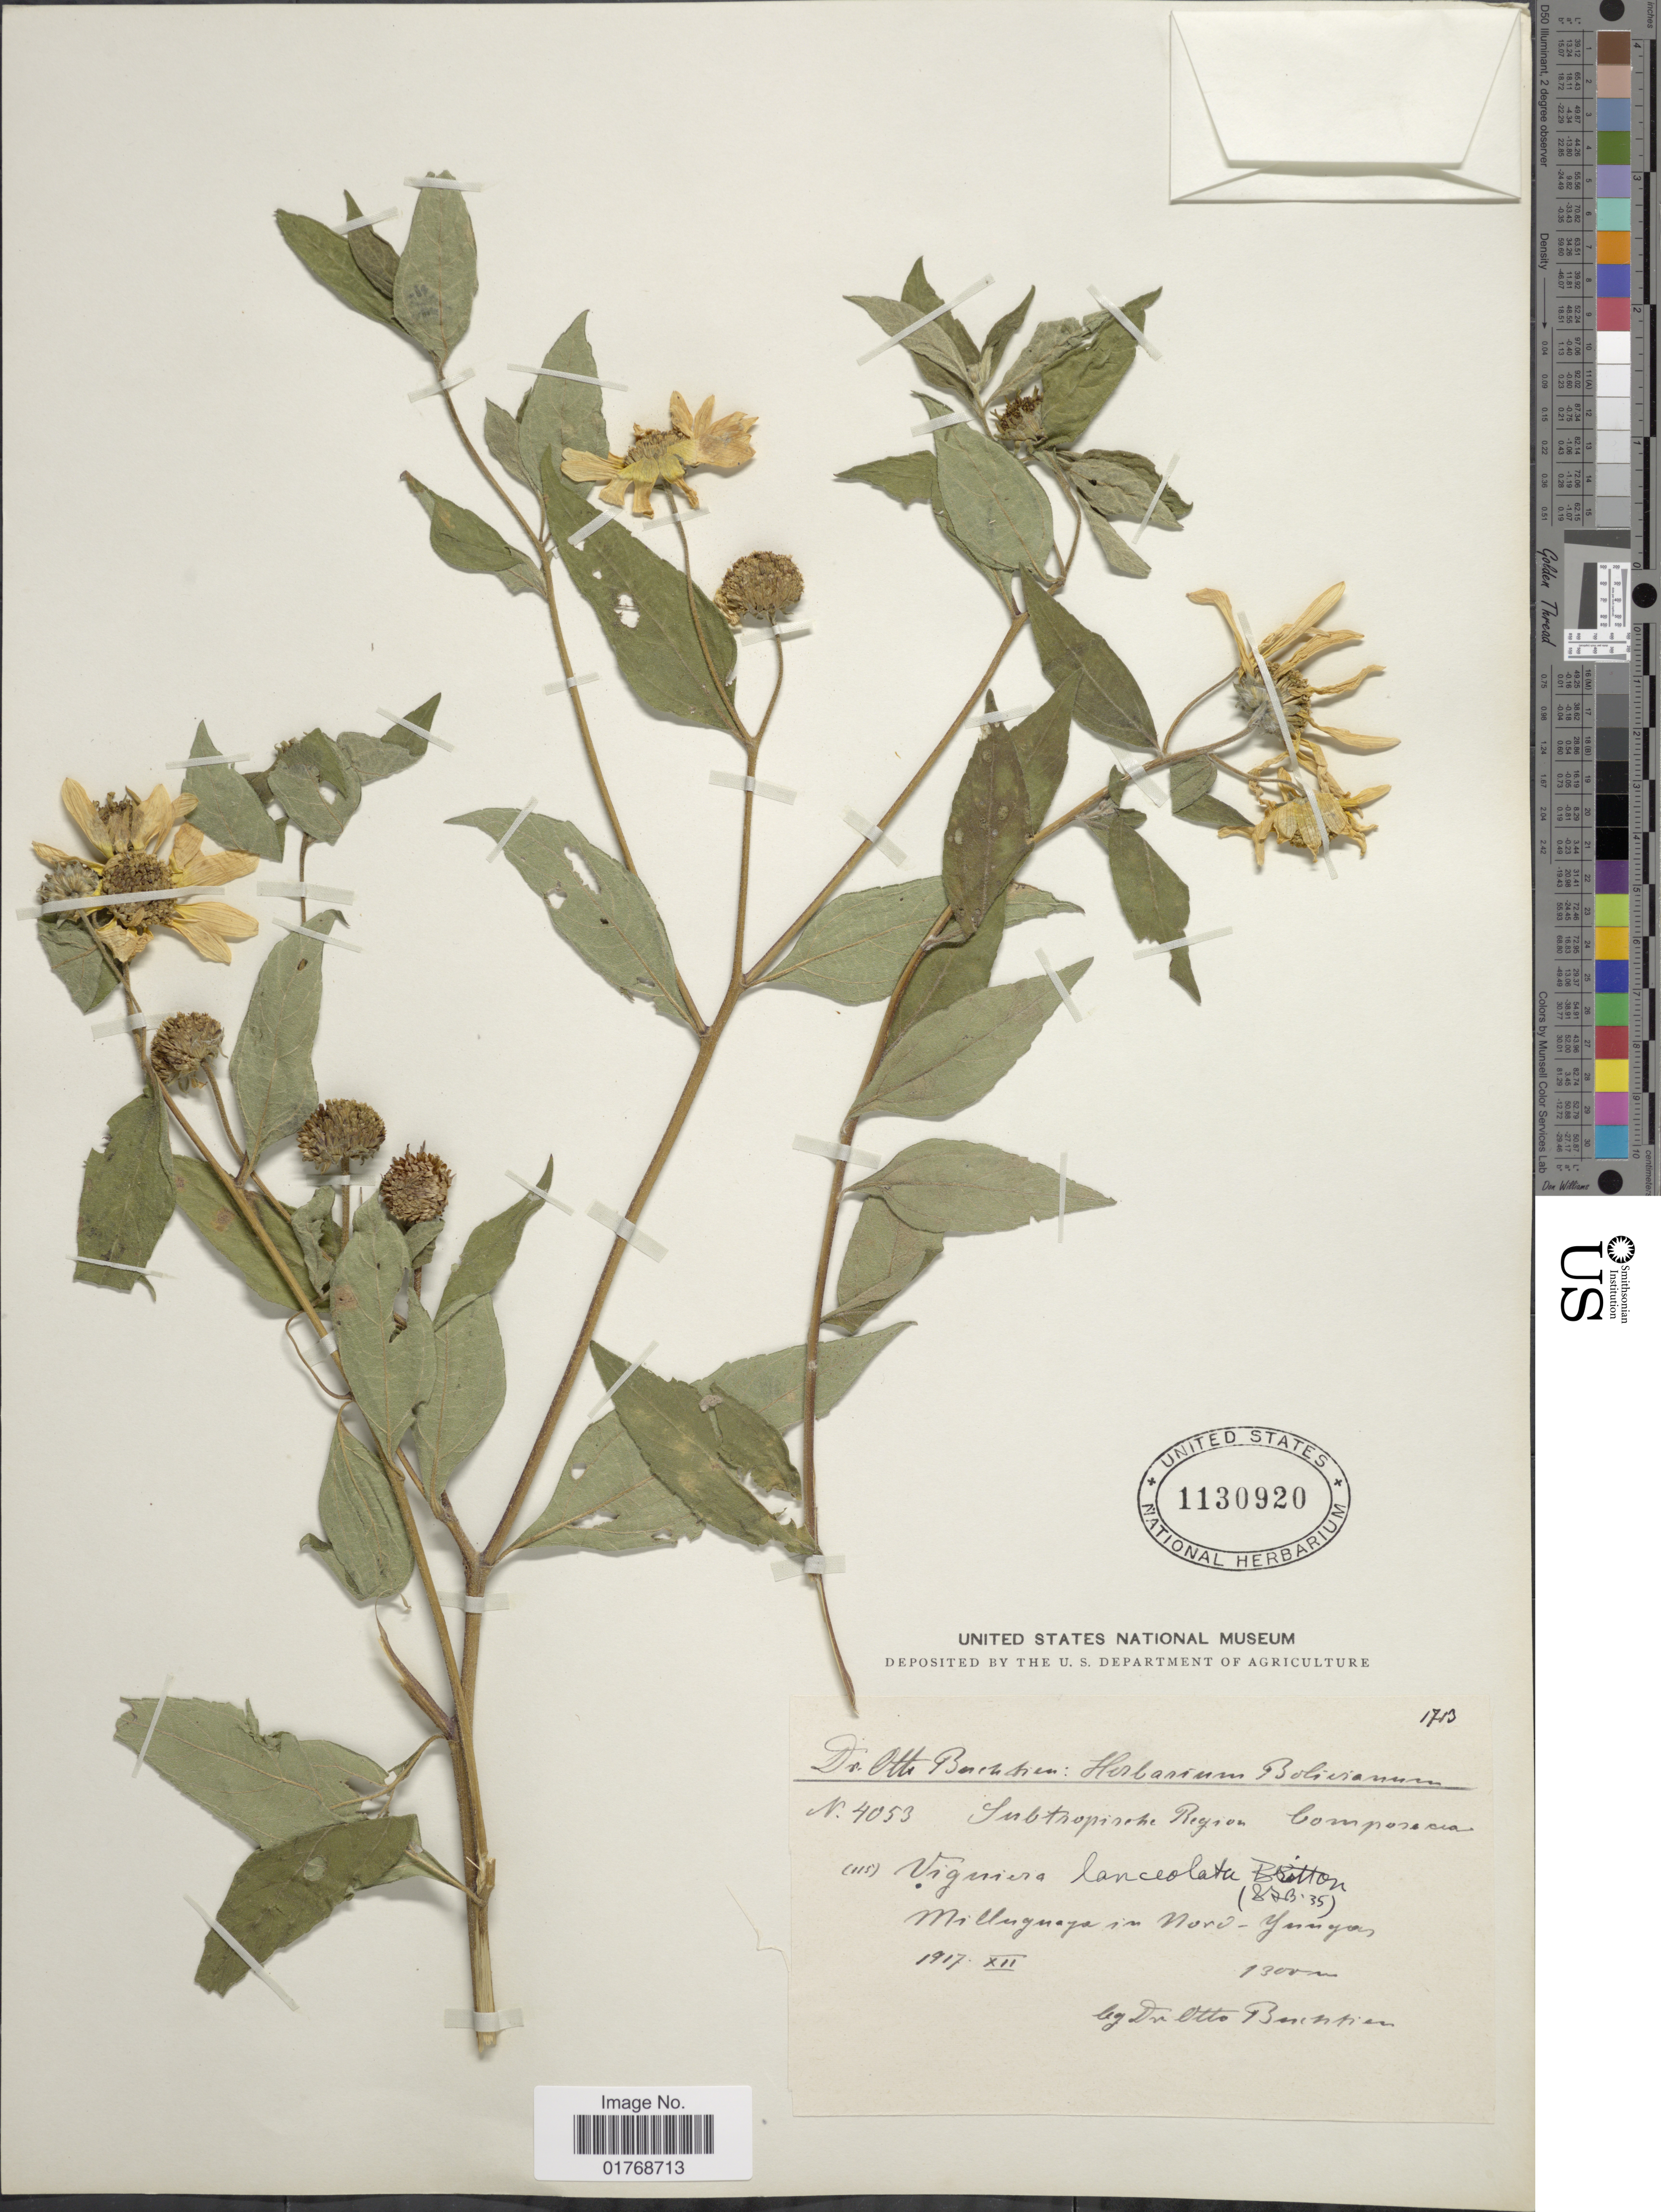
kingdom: Plantae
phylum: Tracheophyta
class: Magnoliopsida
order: Asterales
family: Asteraceae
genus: Viguiera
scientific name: Viguiera laciniata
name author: A. Gray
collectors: O. Buchtien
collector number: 1713*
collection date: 1917-12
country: Bolivia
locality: Milluguoya in Nord-Yungas.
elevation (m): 1300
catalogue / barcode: US 1130920